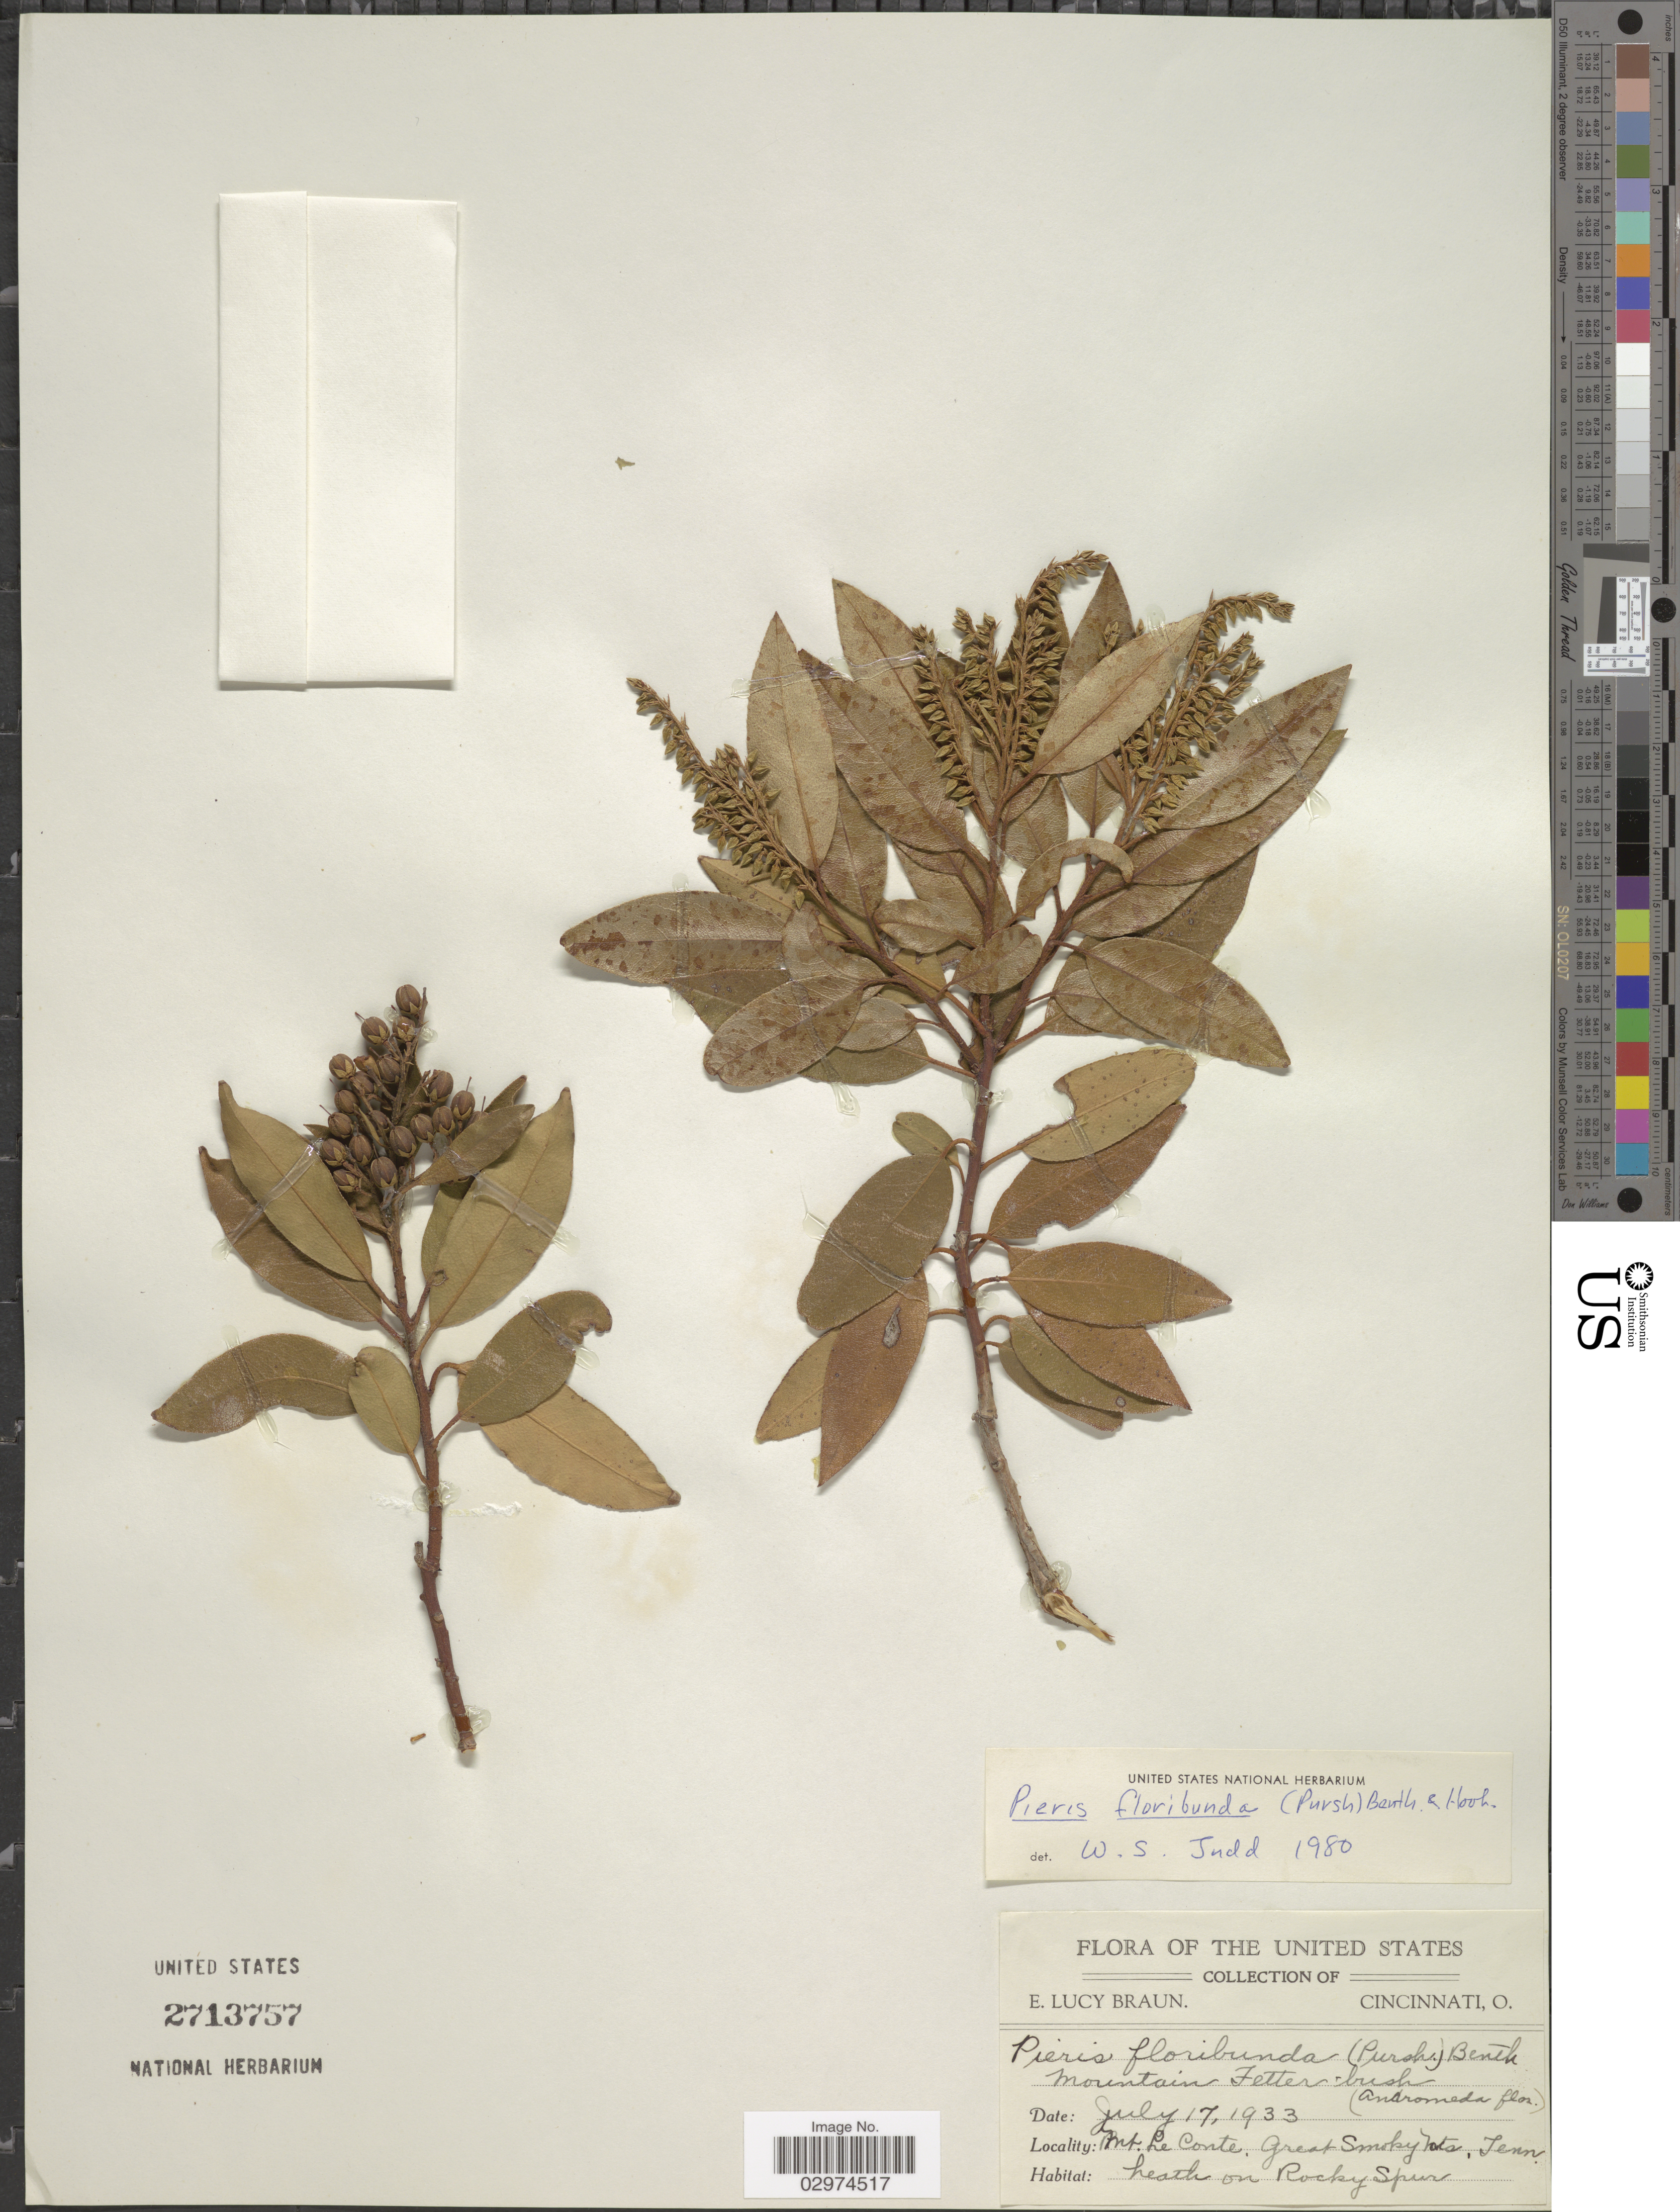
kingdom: Plantae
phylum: Tracheophyta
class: Magnoliopsida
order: Ericales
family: Ericaceae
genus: Pieris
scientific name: Pieris floribunda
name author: (Pursh) Benth. & Hook. f.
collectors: E. L. Braun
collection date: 1933-07-17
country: United States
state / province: Tennessee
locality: Mt. Le Conte. Great Smokey Mts.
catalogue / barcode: US 2713757